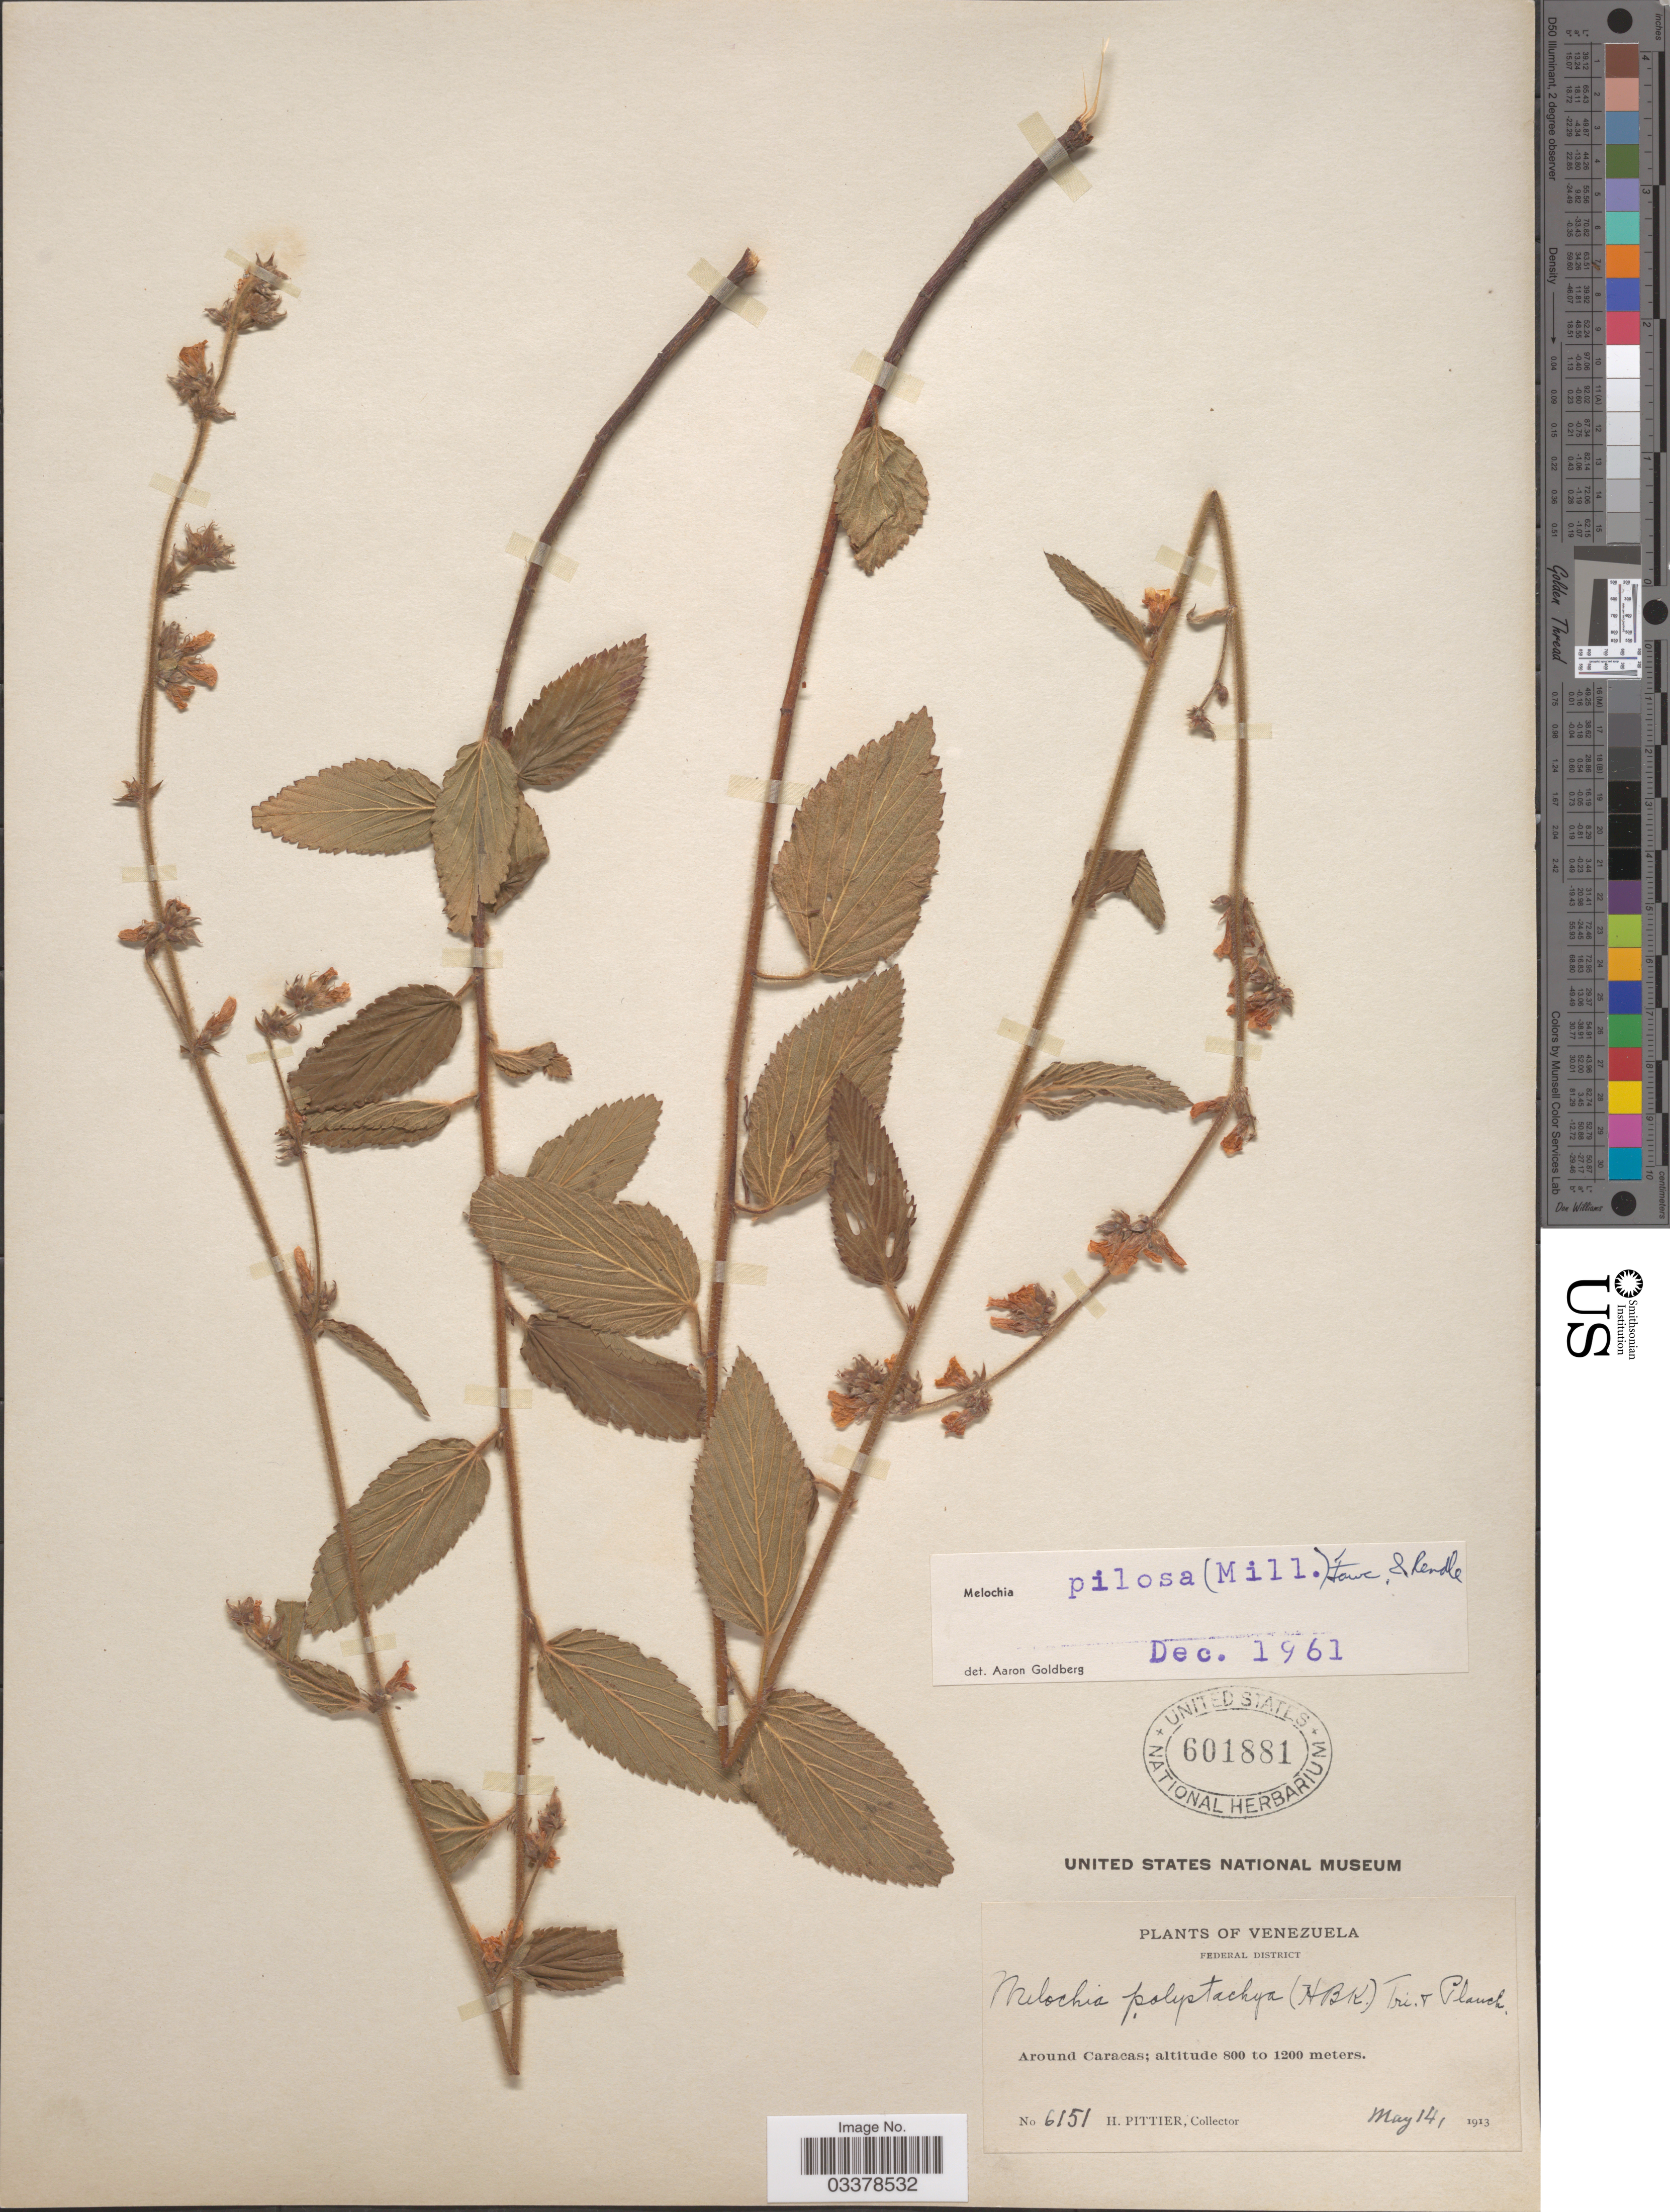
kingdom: Plantae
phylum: Tracheophyta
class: Magnoliopsida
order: Malvales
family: Malvaceae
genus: Melochia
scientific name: Melochia pilosa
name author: (Mill.) Fawc. & Rendle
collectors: H. F. Pittier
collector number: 6151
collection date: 1913-05-14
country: Venezuela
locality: Federal District. Around Caracas.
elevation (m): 800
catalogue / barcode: US 601881